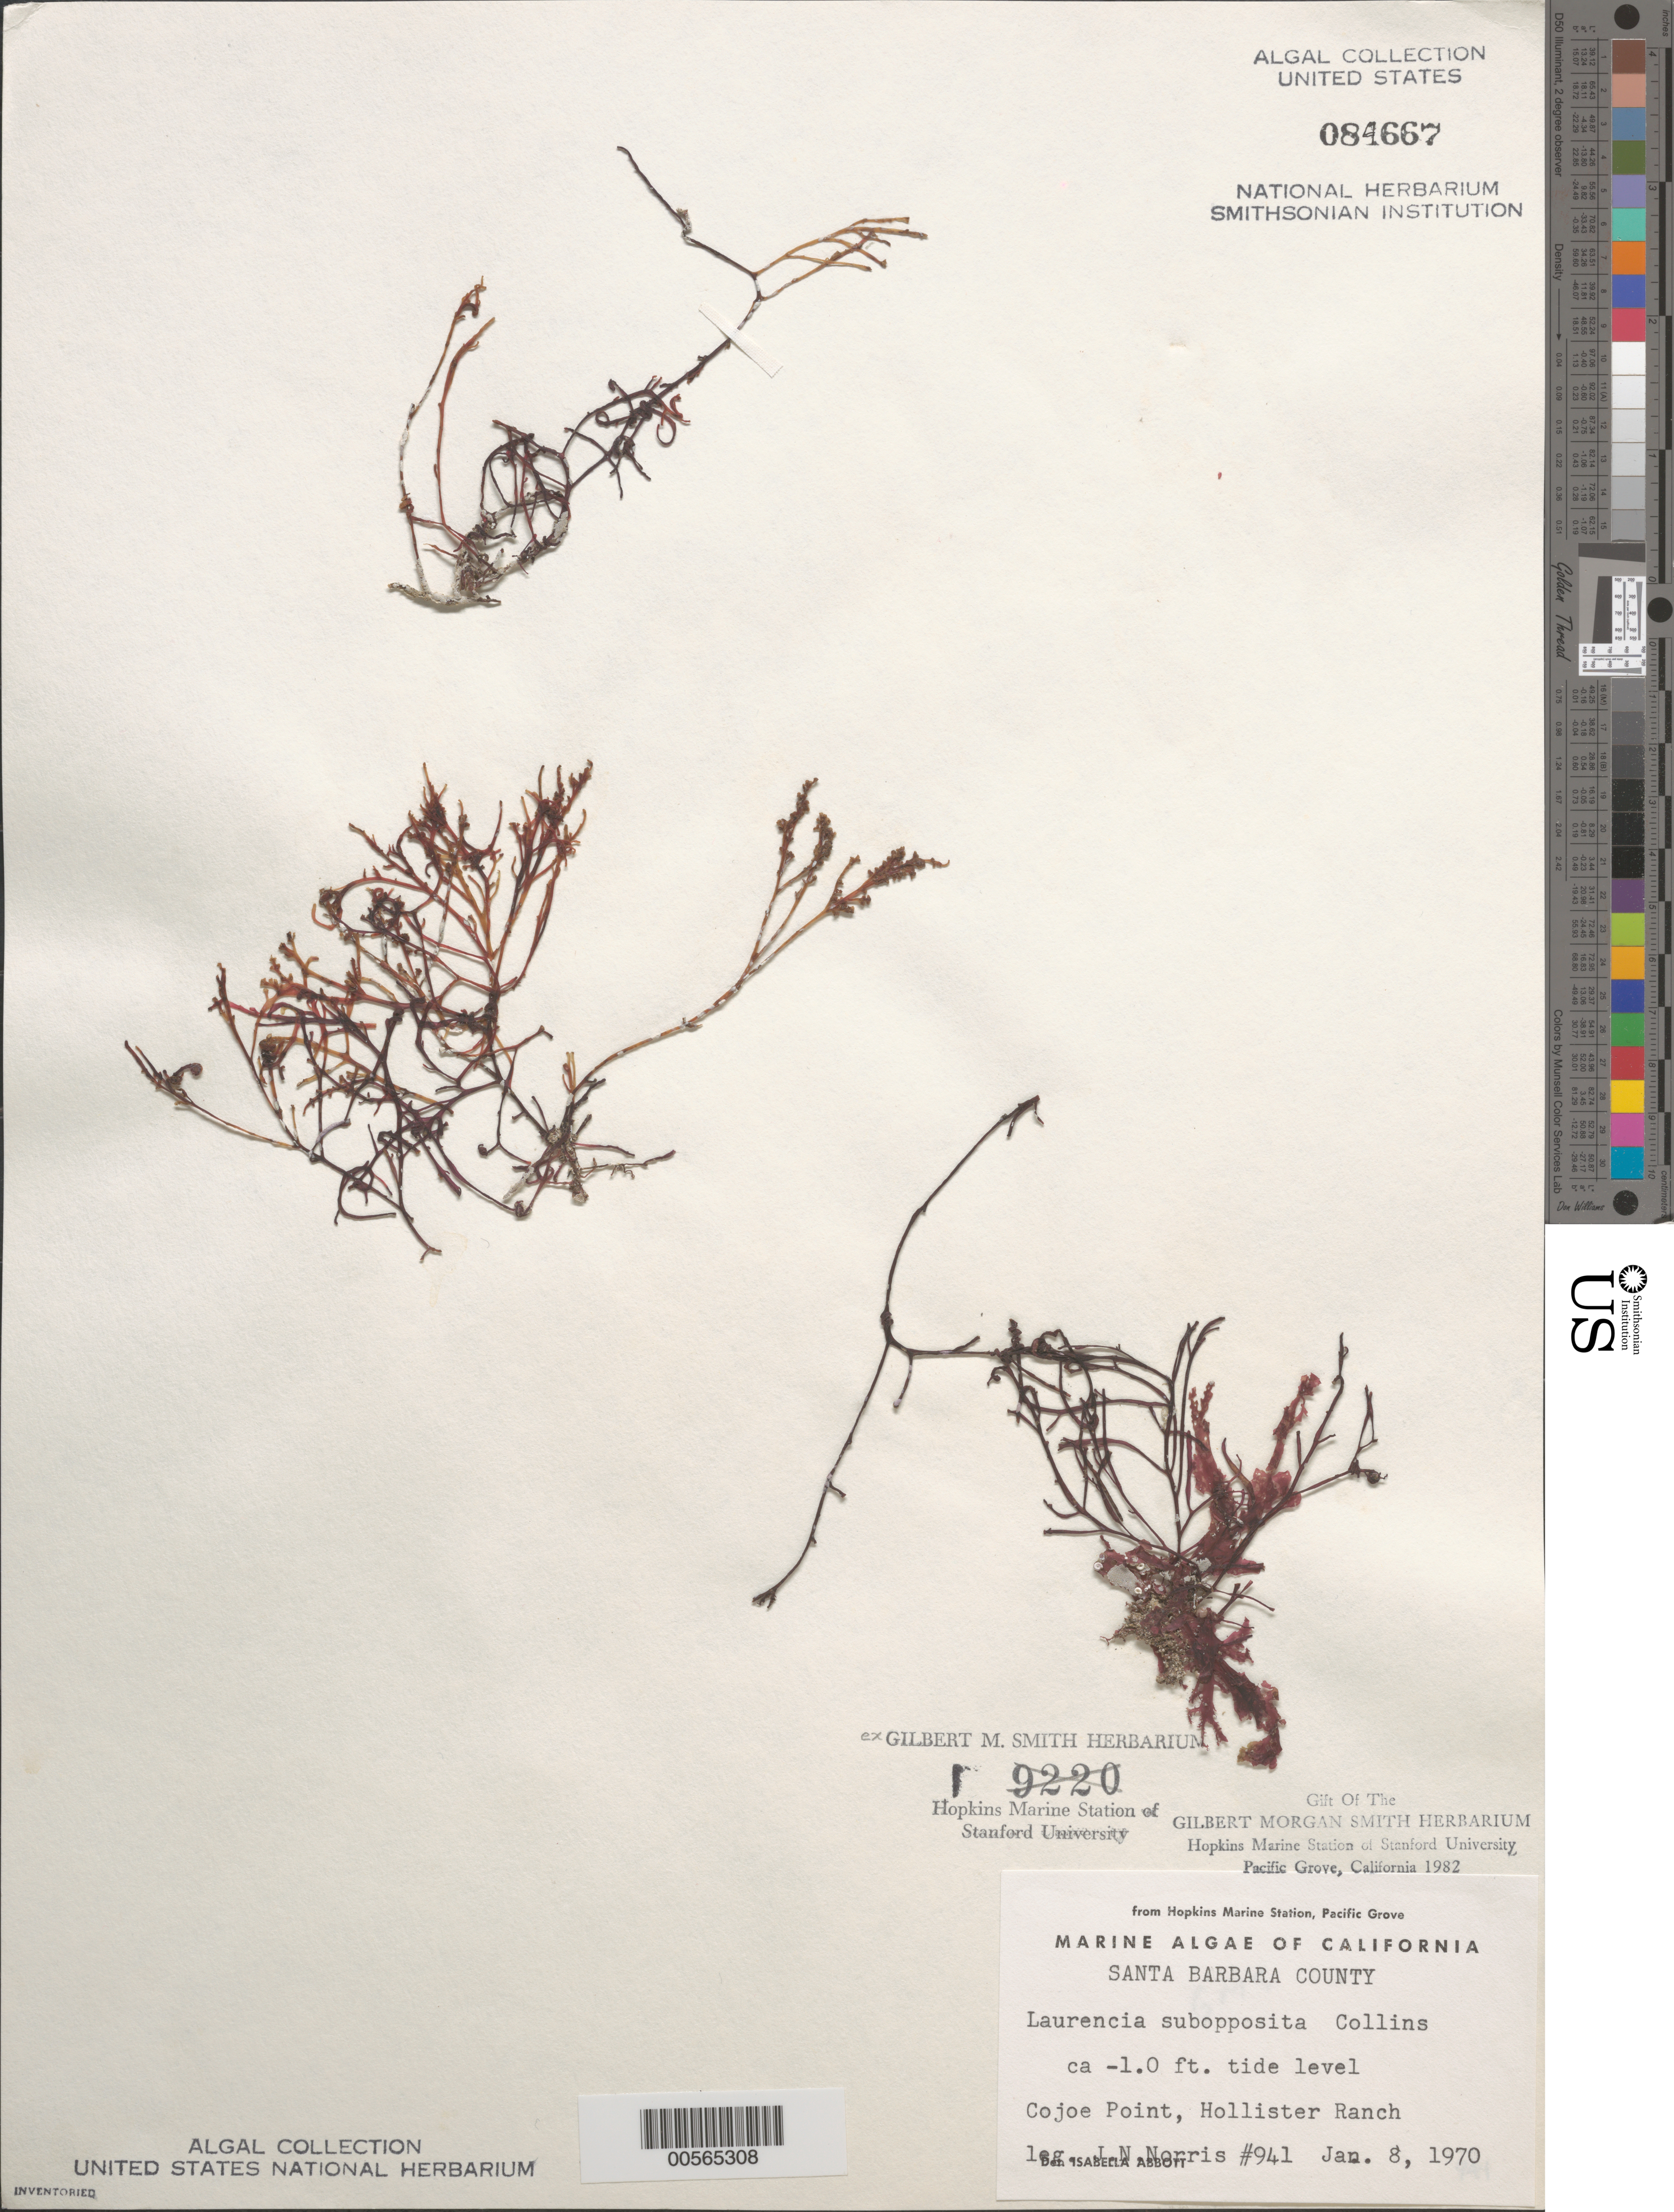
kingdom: Plantae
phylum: Rhodophyta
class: Florideophyceae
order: Ceramiales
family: Rhodomelaceae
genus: Laurencia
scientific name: Laurencia subopposita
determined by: Abbott, Isabella A.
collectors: J. N. Norris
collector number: JN-941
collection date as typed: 08 Jan 1970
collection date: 1970-01-08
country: United States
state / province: California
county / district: Santa Barbara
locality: Cojo Point, Hollister Ranch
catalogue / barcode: US 84667